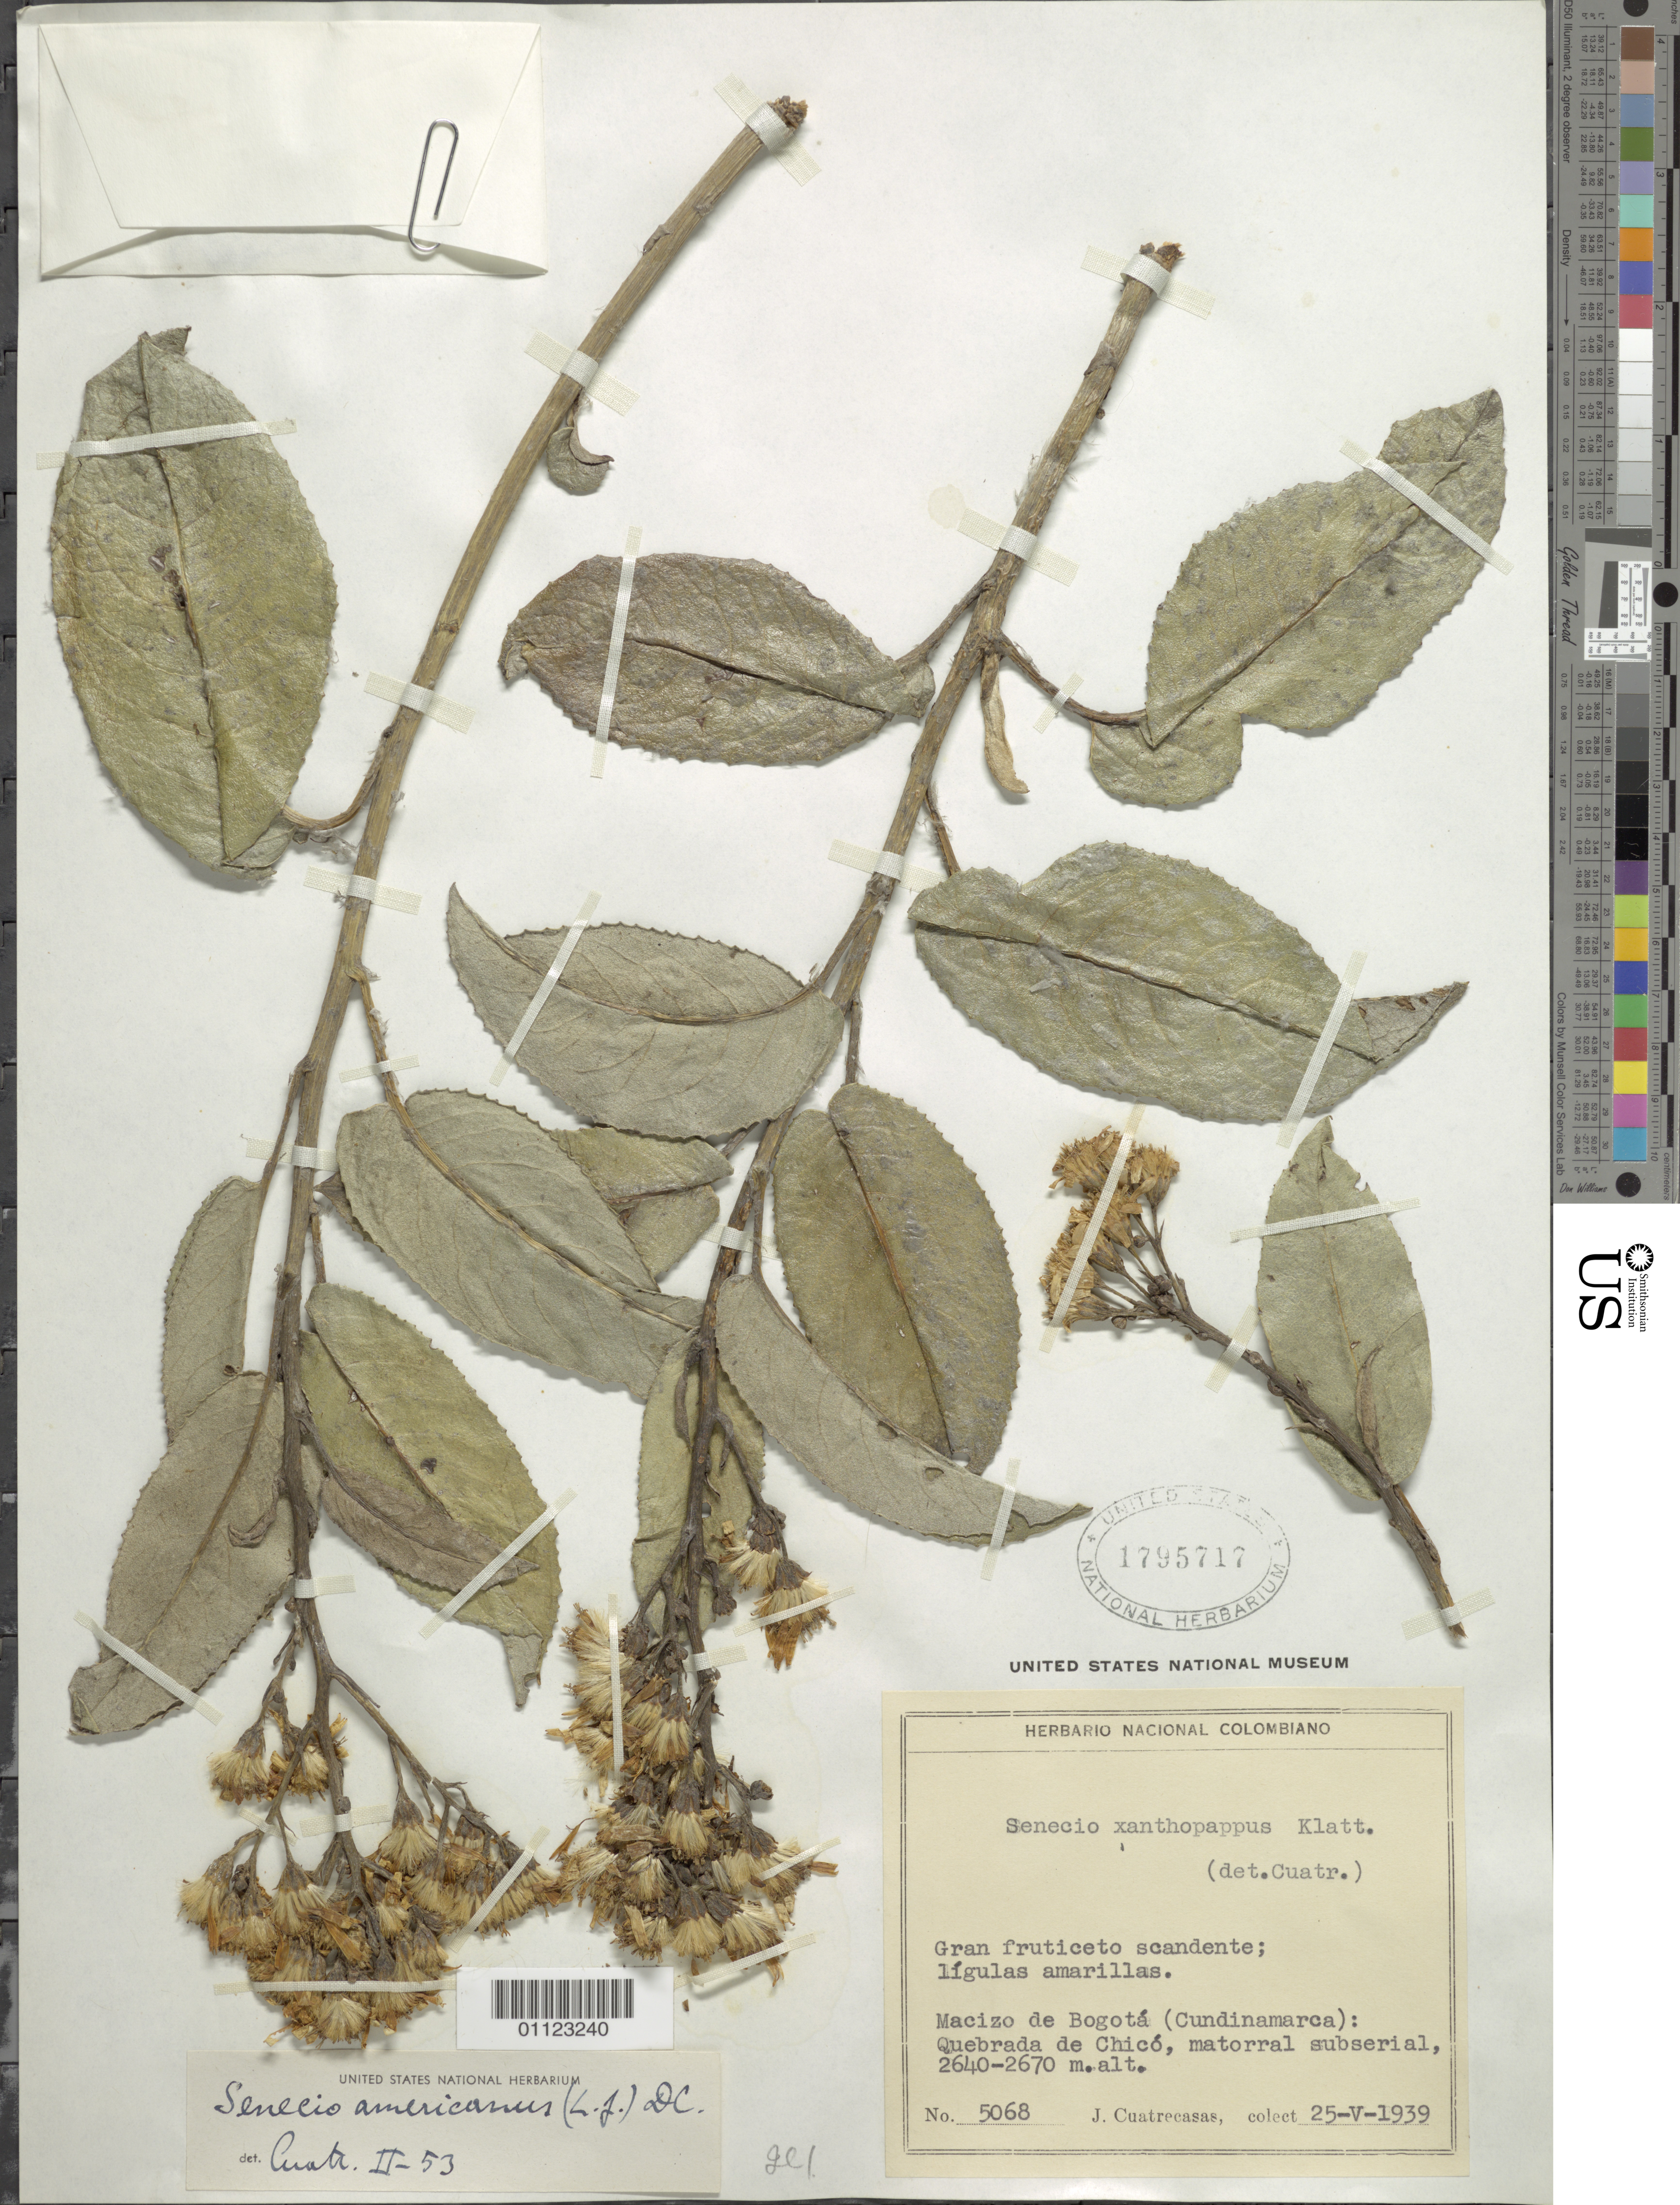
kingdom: Plantae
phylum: Tracheophyta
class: Magnoliopsida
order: Asterales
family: Asteraceae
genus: Pentacalia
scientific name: Pentacalia americana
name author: (L. f.) Cuatrec.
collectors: J. Cuatrecasas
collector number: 5068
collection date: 1939-05-25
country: Colombia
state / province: Cundinamarca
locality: Macizo de Bogotá (Bogotá massif): Quebrada de Chico (Chico creek), matorral subserial (subserial brush).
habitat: Matorral subserial.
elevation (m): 2640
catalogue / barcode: US 1795717